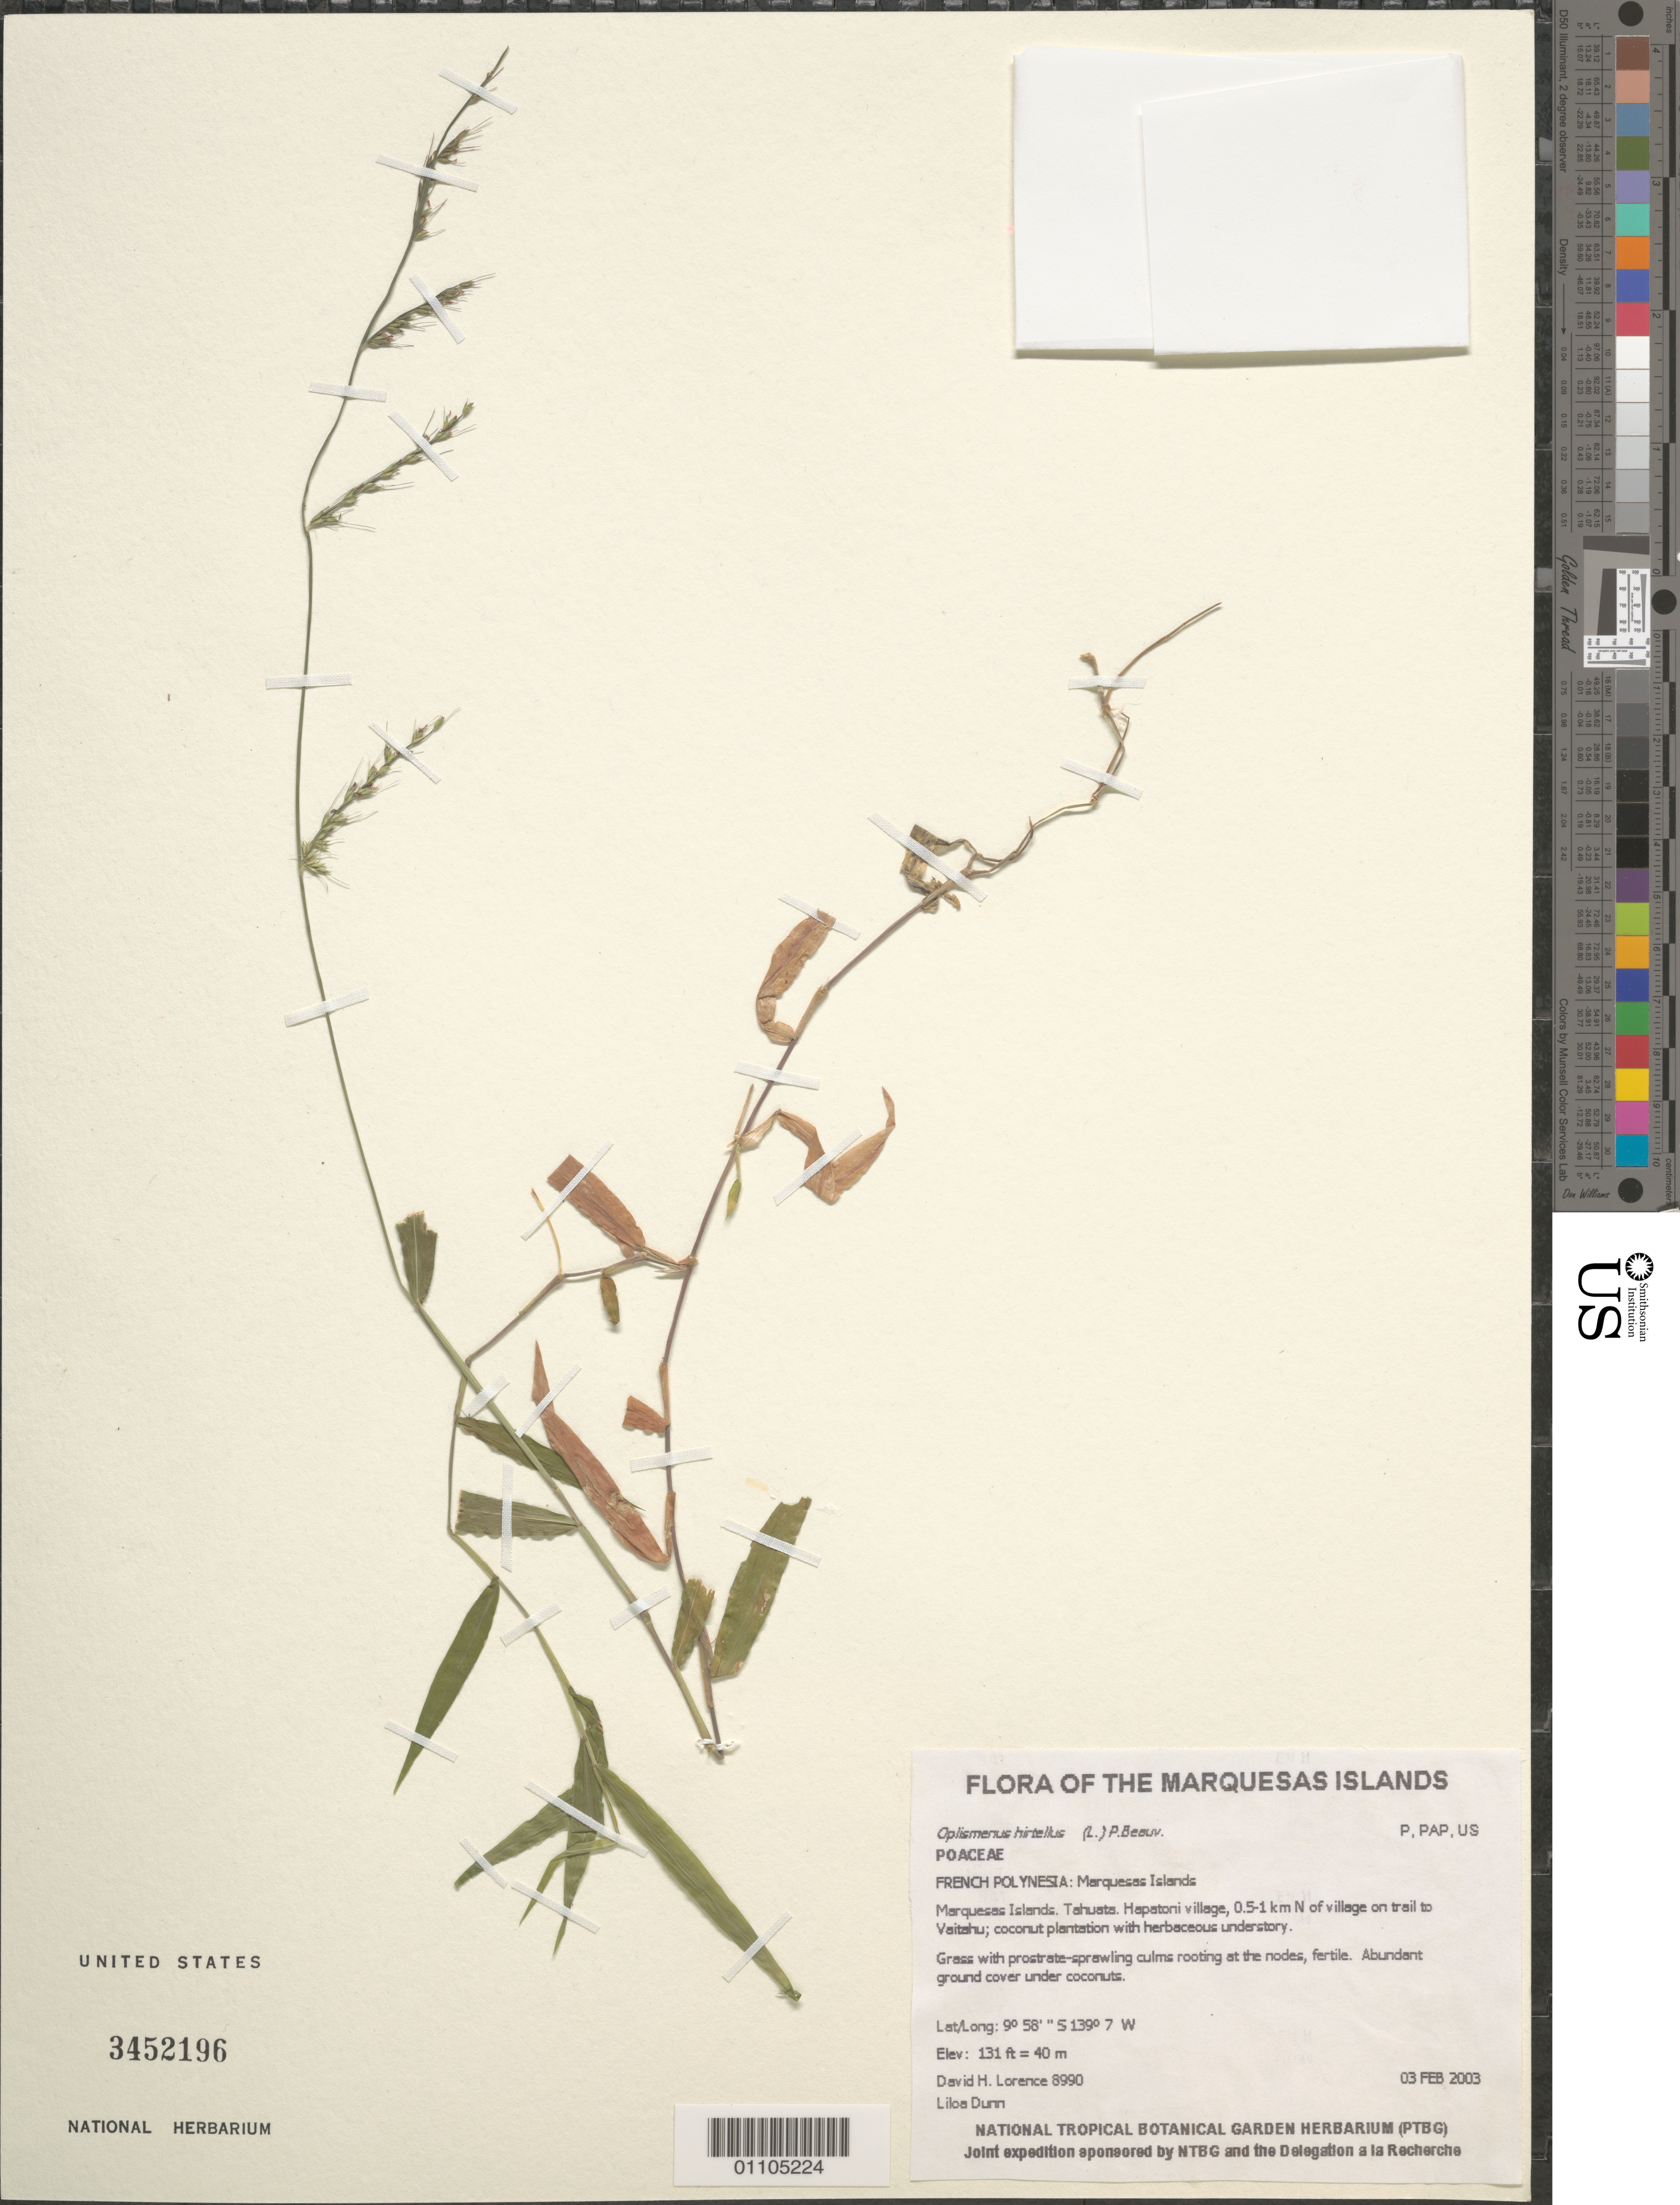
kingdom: Plantae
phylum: Tracheophyta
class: Liliopsida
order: Poales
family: Poaceae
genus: Oplismenus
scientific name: Oplismenus hirtellus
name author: (L.) P. Beauv.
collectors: D. Lorence & L. Dunn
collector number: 8990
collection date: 2003-02-03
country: French Polynesia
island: Tahuata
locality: Hapatoni village, 0.5-1 km N of village on trail to Vaitahu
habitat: Coconut plantation with herbaceous understory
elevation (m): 40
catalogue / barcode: US 3452196